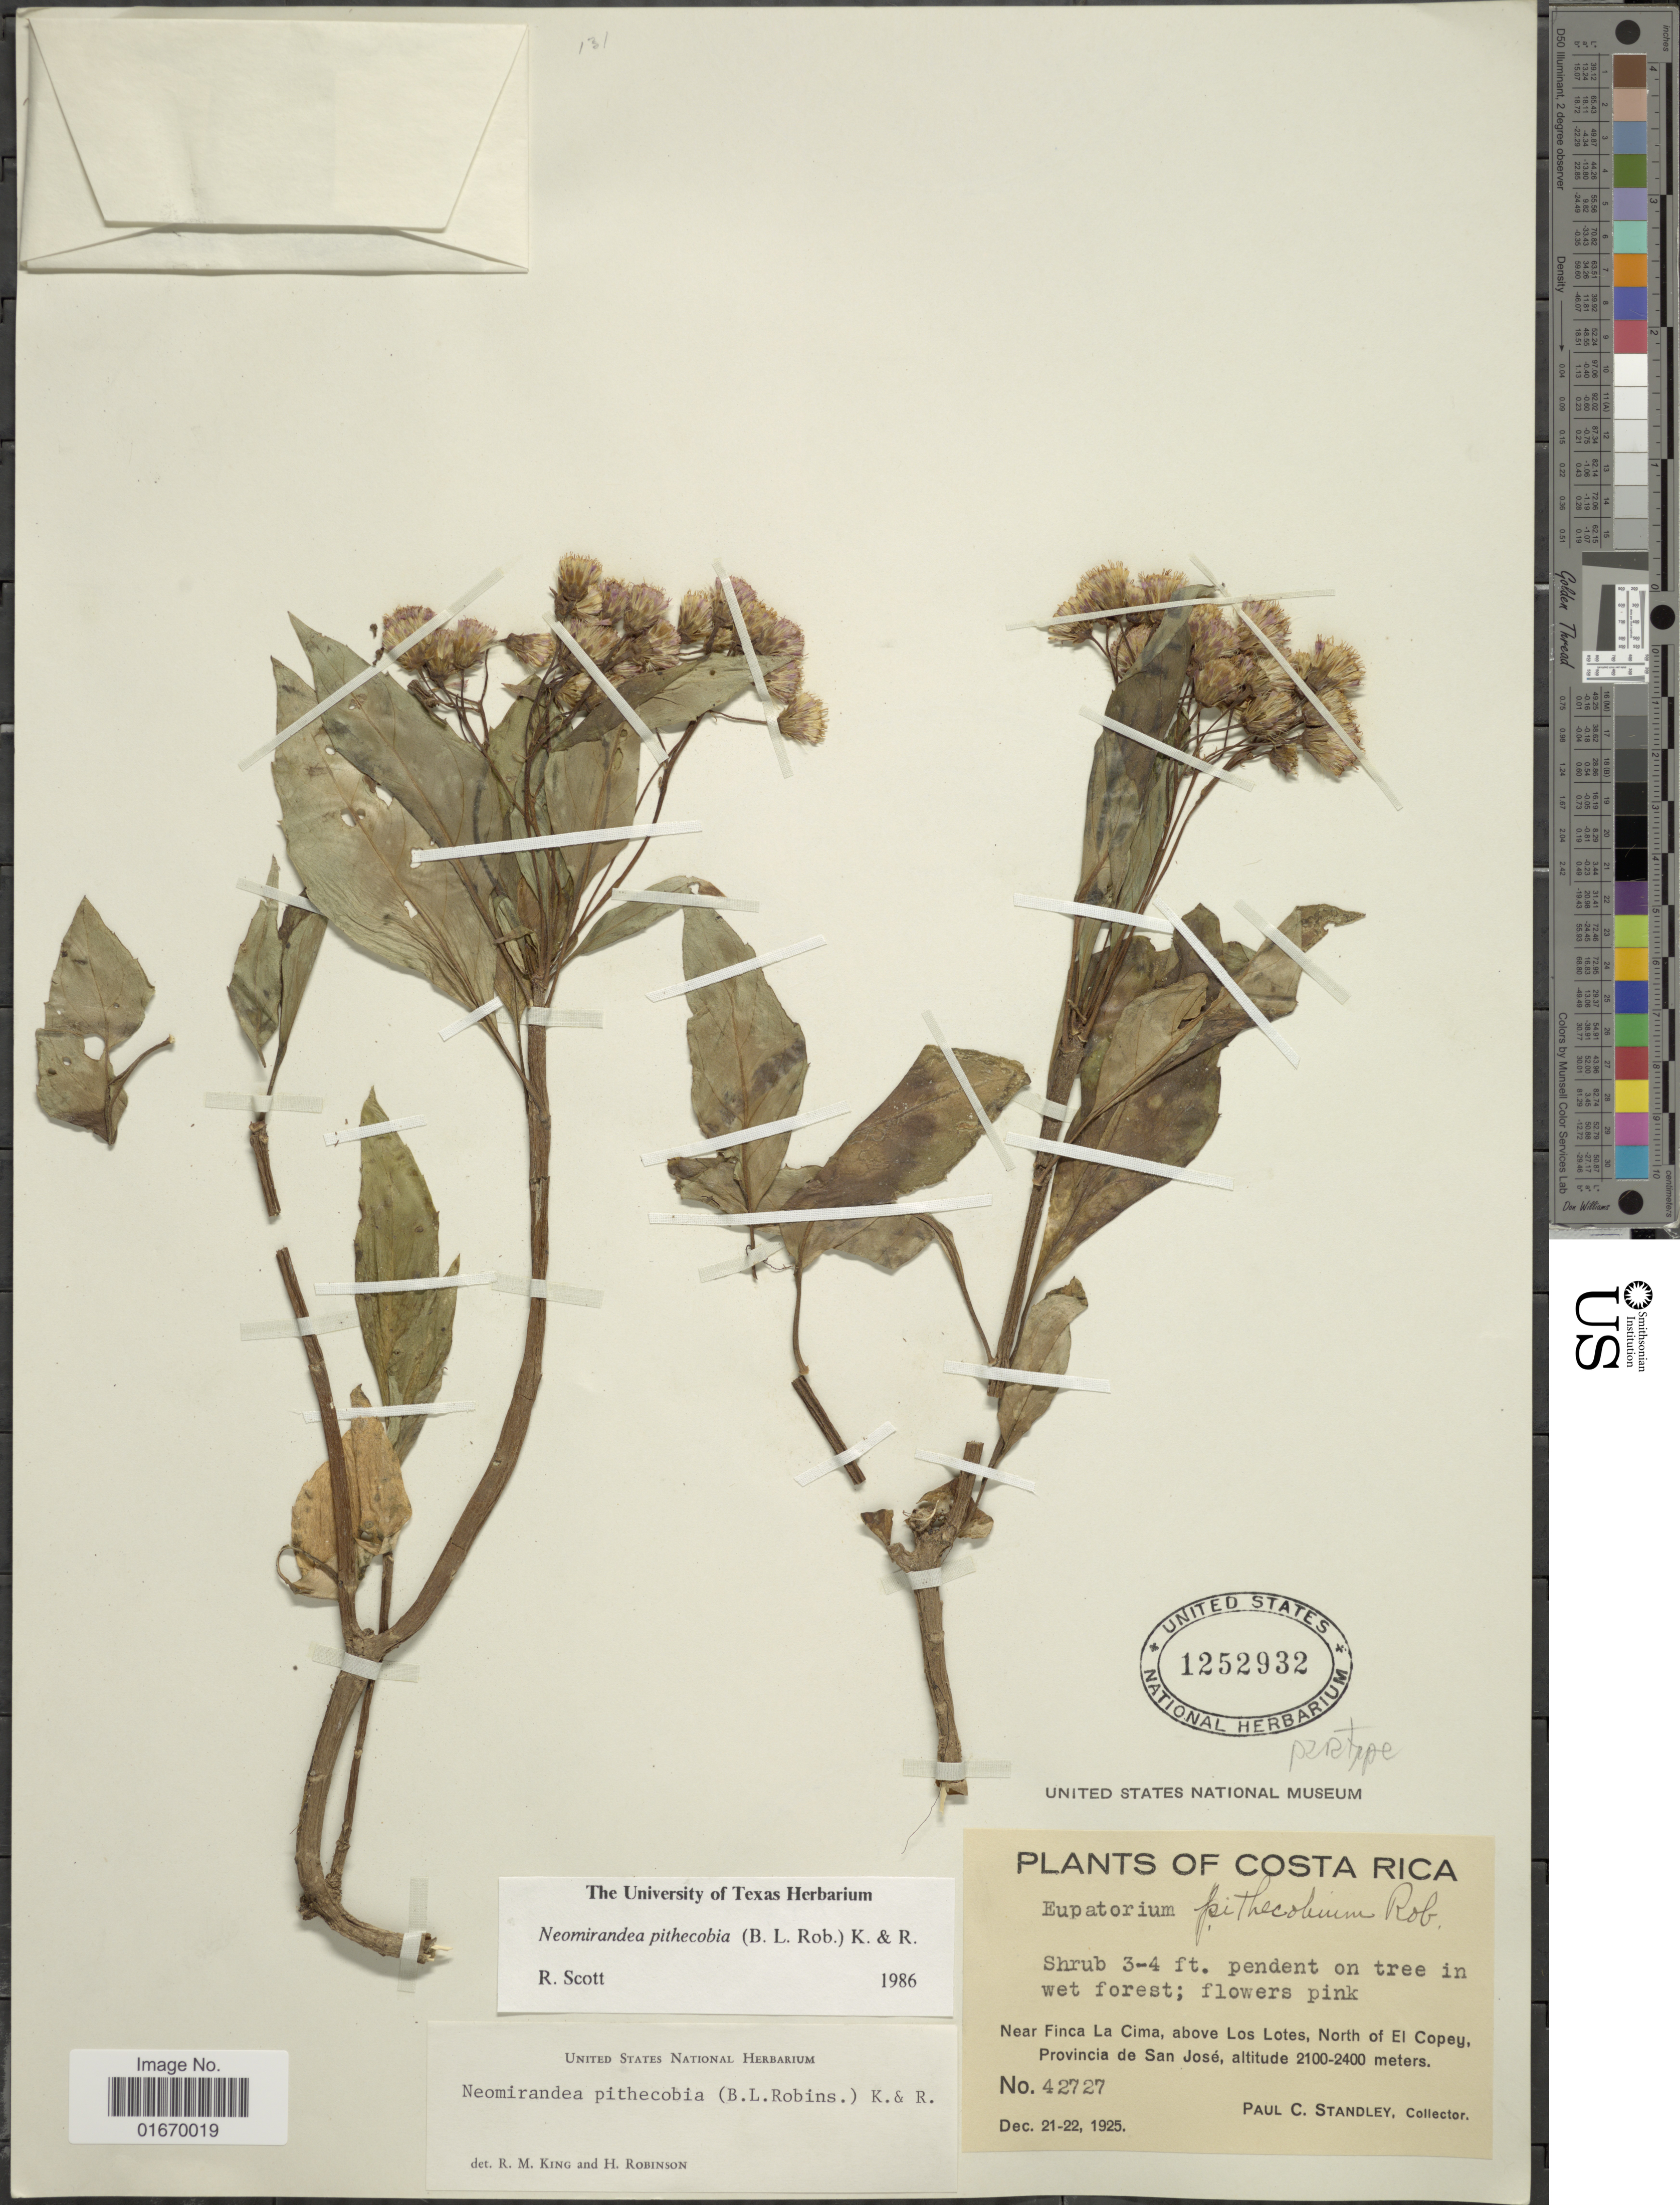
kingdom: Plantae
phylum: Tracheophyta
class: Magnoliopsida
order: Asterales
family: Asteraceae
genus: Neomirandea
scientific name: Neomirandea pithecobia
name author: (B.L. Rob.) R.M. King & H. Rob.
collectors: P. C. Standley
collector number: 42727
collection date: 1925-12-21/1925-12-22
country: Costa Rica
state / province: San José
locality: Near Finca La Cima, above Los Lotes,North of El Copey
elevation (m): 2100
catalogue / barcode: US 1252932